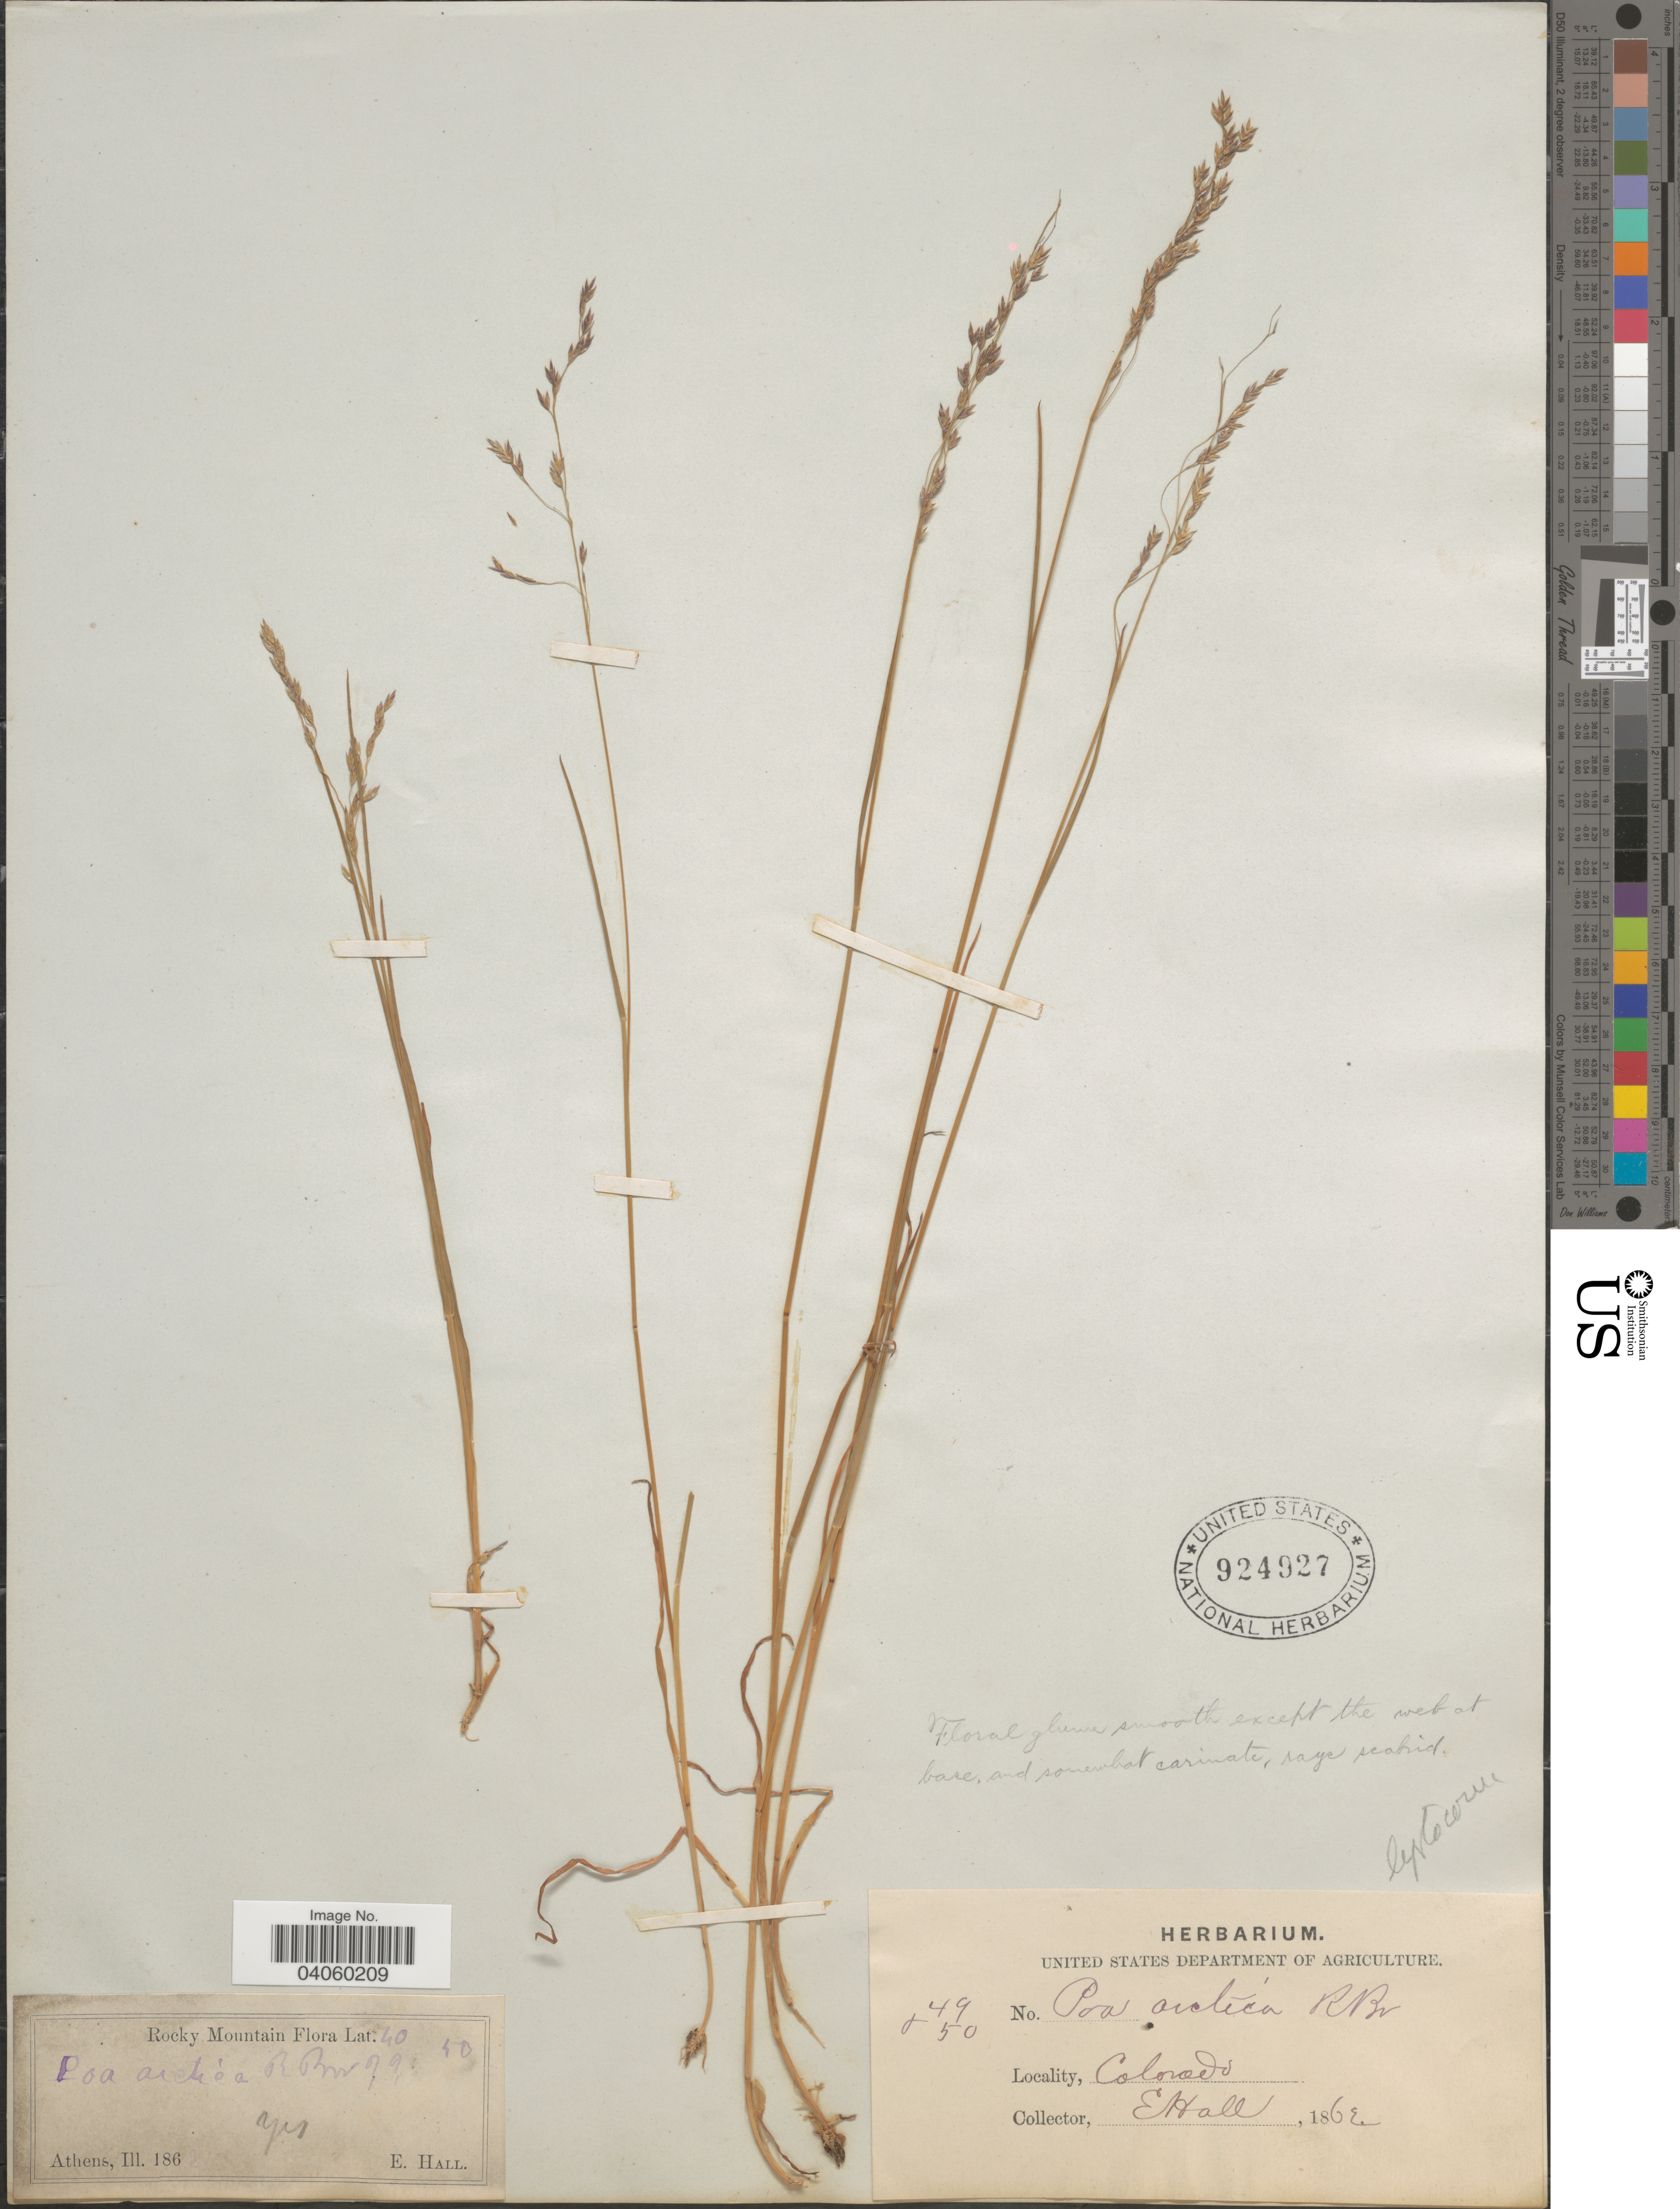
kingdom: Plantae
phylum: Tracheophyta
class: Liliopsida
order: Poales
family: Poaceae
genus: Poa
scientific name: Poa leptocoma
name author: Trin.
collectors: E. Hall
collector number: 49/50?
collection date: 1862-03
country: United States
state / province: Colorado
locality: Rocky Mountain.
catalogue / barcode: US 924927